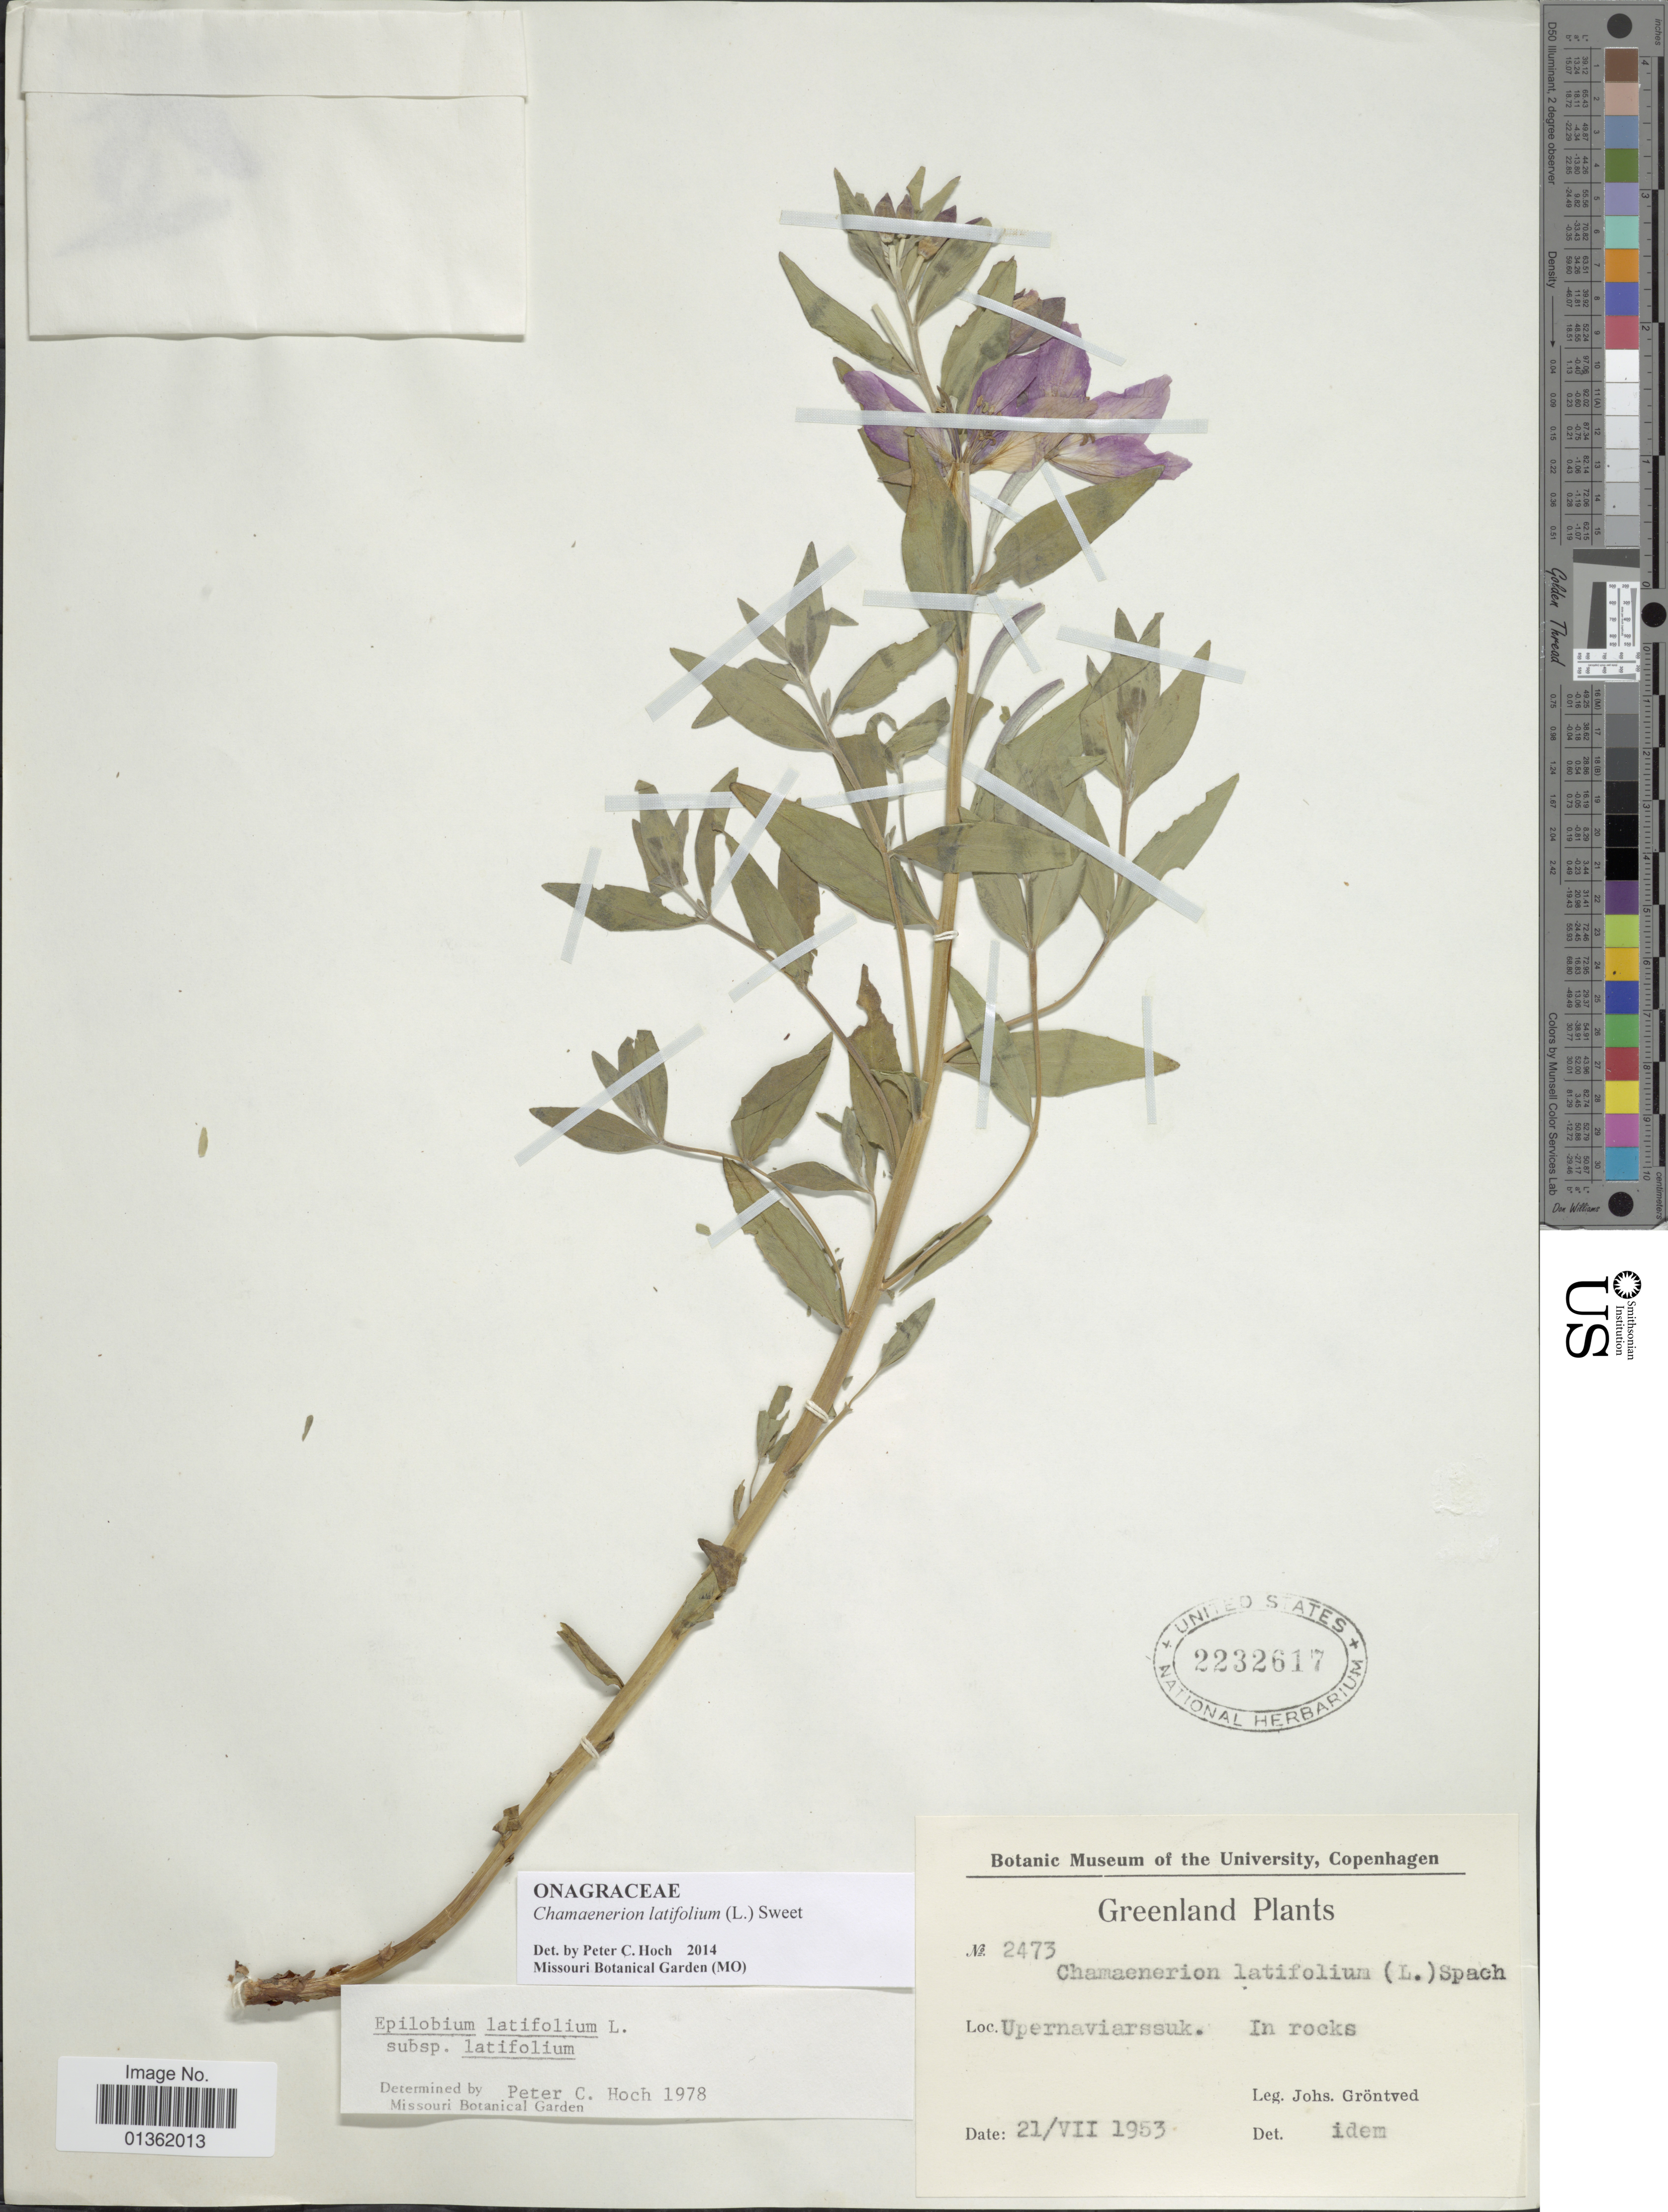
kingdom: Plantae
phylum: Tracheophyta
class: Magnoliopsida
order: Myrtales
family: Onagraceae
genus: Chamaenerion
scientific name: Chamaenerion latifolium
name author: (L.) Th. Fr. & Lange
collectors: J. Grøntved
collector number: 2473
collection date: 1953-07-21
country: Greenland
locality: Upernaviarssuk.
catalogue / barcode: US 2232617